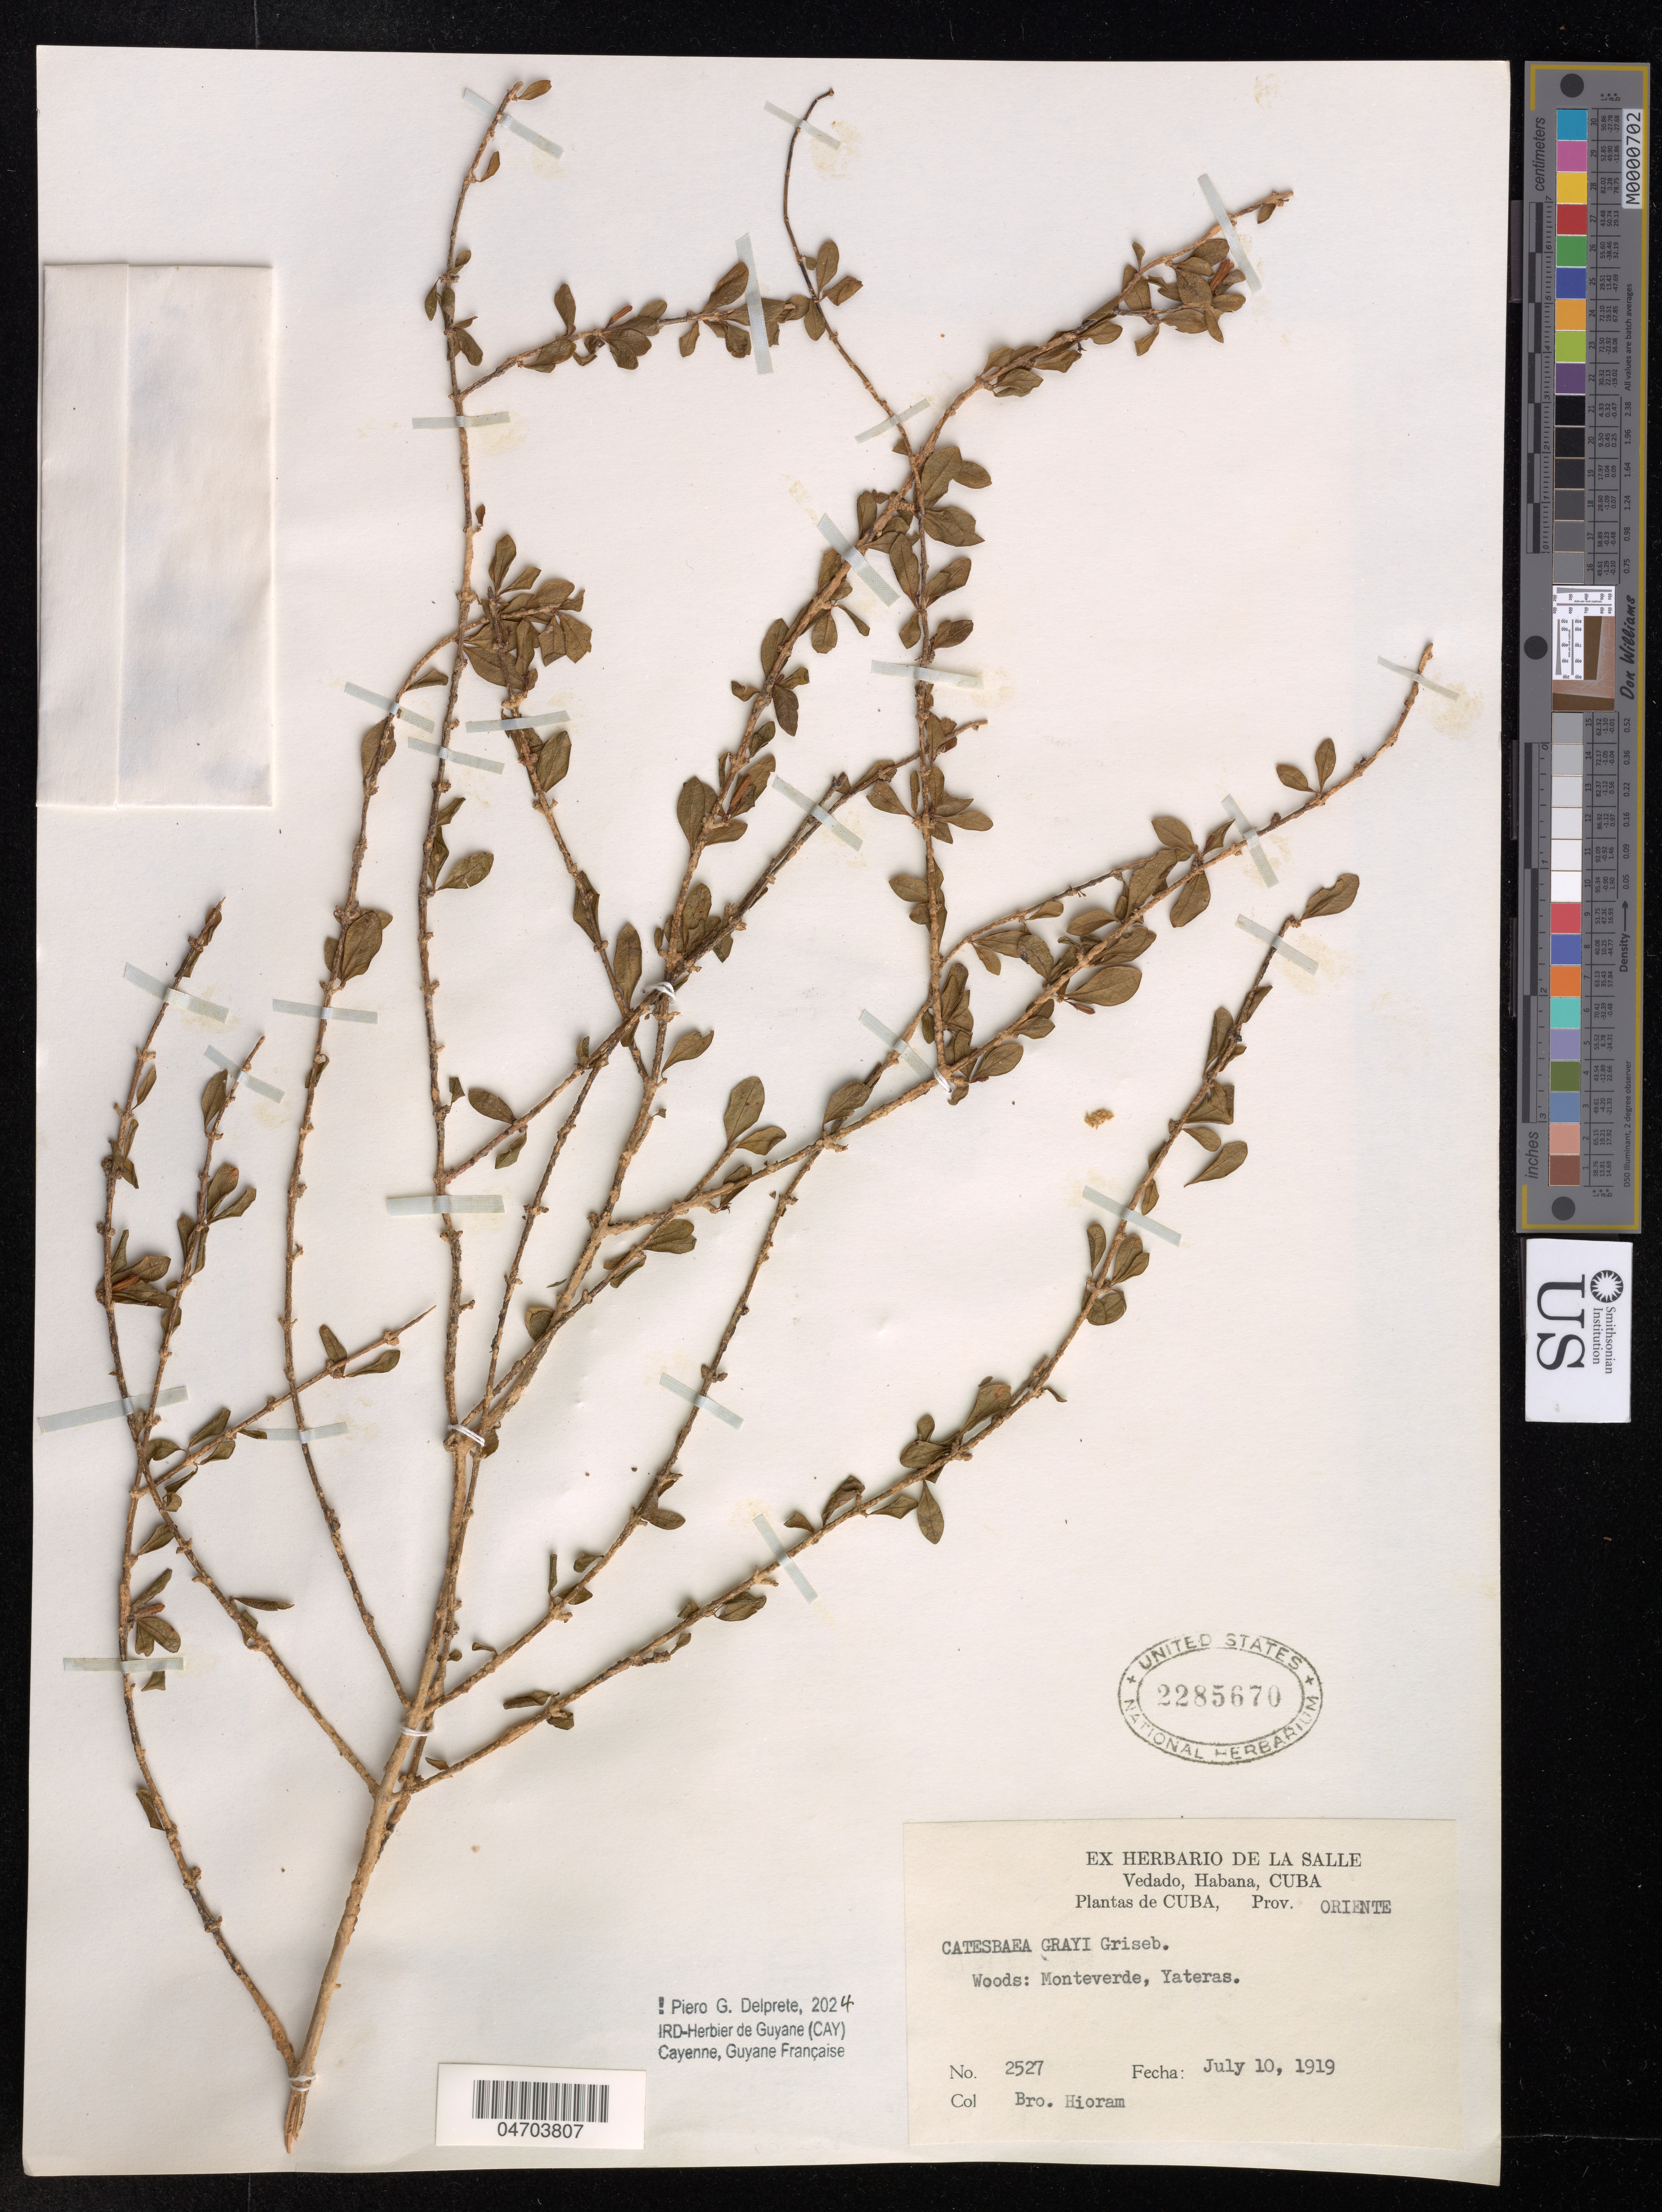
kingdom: Plantae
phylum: Tracheophyta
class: Magnoliopsida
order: Gentianales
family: Rubiaceae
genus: Catesbaea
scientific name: Catesbaea grayi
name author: Griseb.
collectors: Bro. Hioram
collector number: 2527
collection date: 1919-07-10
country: Cuba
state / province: Oriente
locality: Monteverde, Yateras.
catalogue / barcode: US 2285670